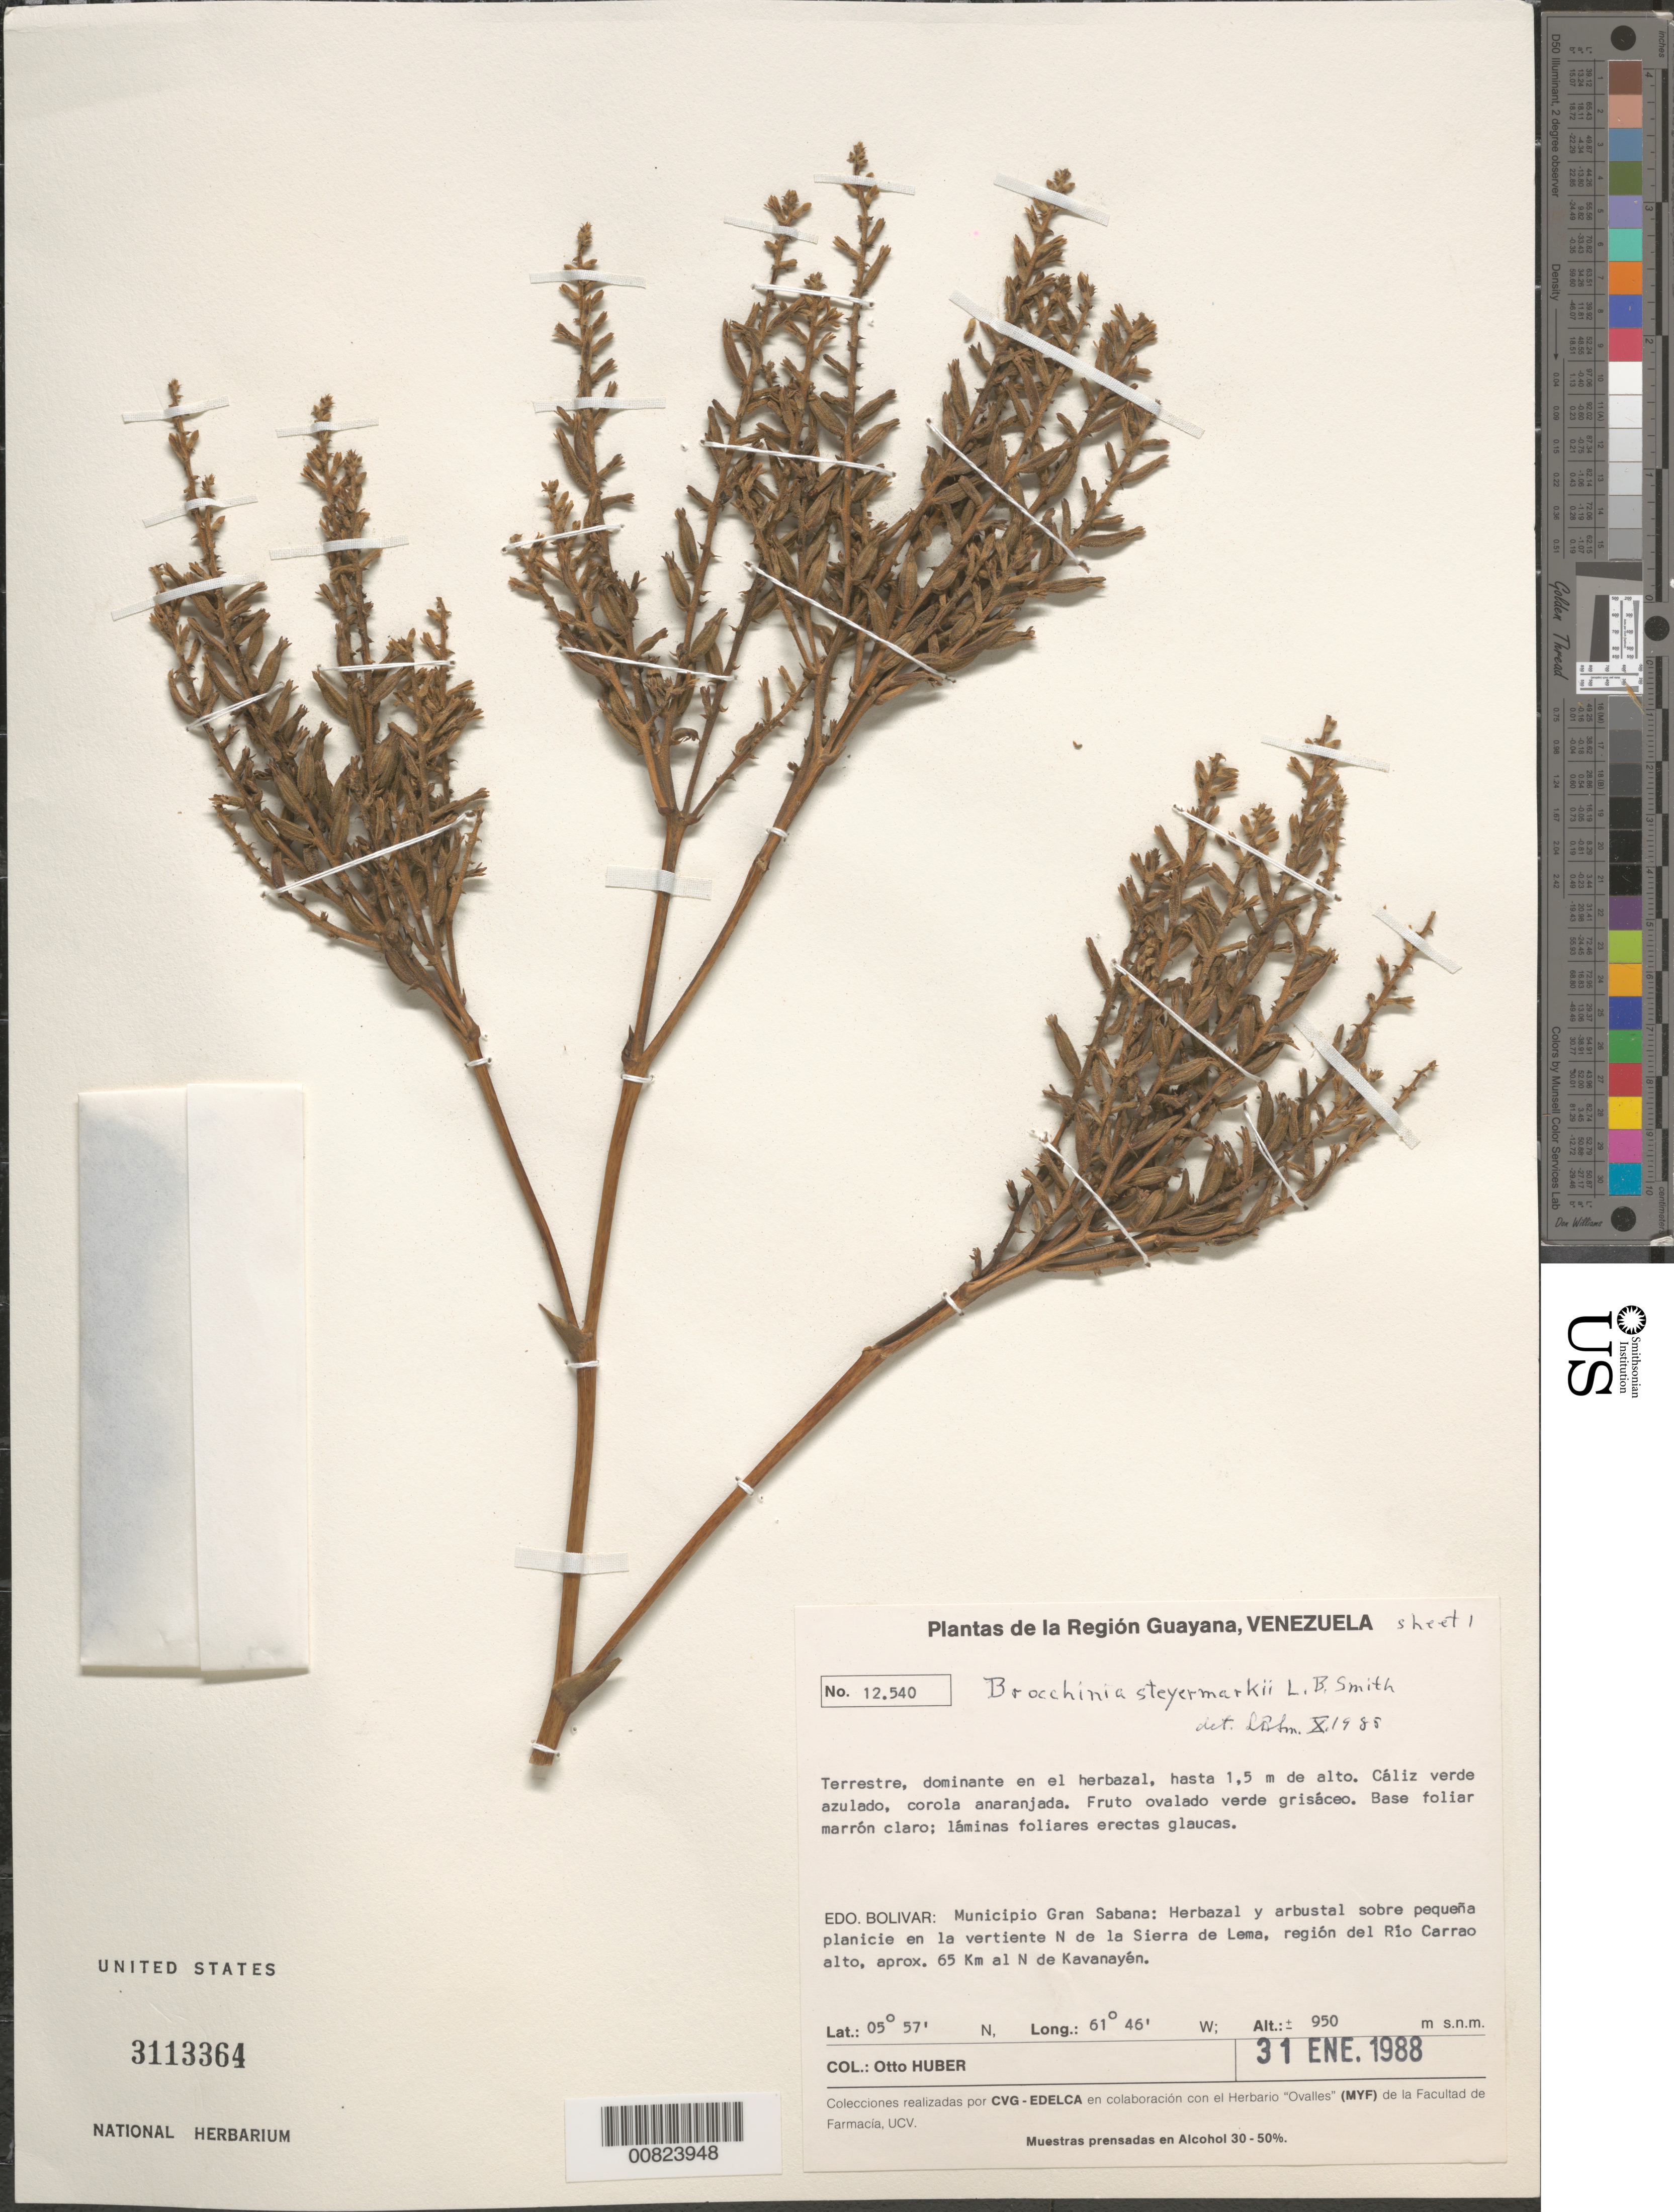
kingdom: Plantae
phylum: Tracheophyta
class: Liliopsida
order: Poales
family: Bromeliaceae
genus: Brocchinia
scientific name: Brocchinia steyermarkii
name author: L.B. Sm.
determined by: Smith, Lyman B., (US), NMNH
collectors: O. Huber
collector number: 12540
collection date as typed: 31-Jan-88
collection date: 1988-01-31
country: Venezuela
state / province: Bolívar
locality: Mun. Gran Sabana, Sierra de Lema, en la vertiente N; region del Río Carrao alto, aprox 65 m a N de Kavanayén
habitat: Herbazal. Herbazal y arbustal sobre pequena planicie; en arbustal sobre arenisca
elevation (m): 950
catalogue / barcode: US 3113364